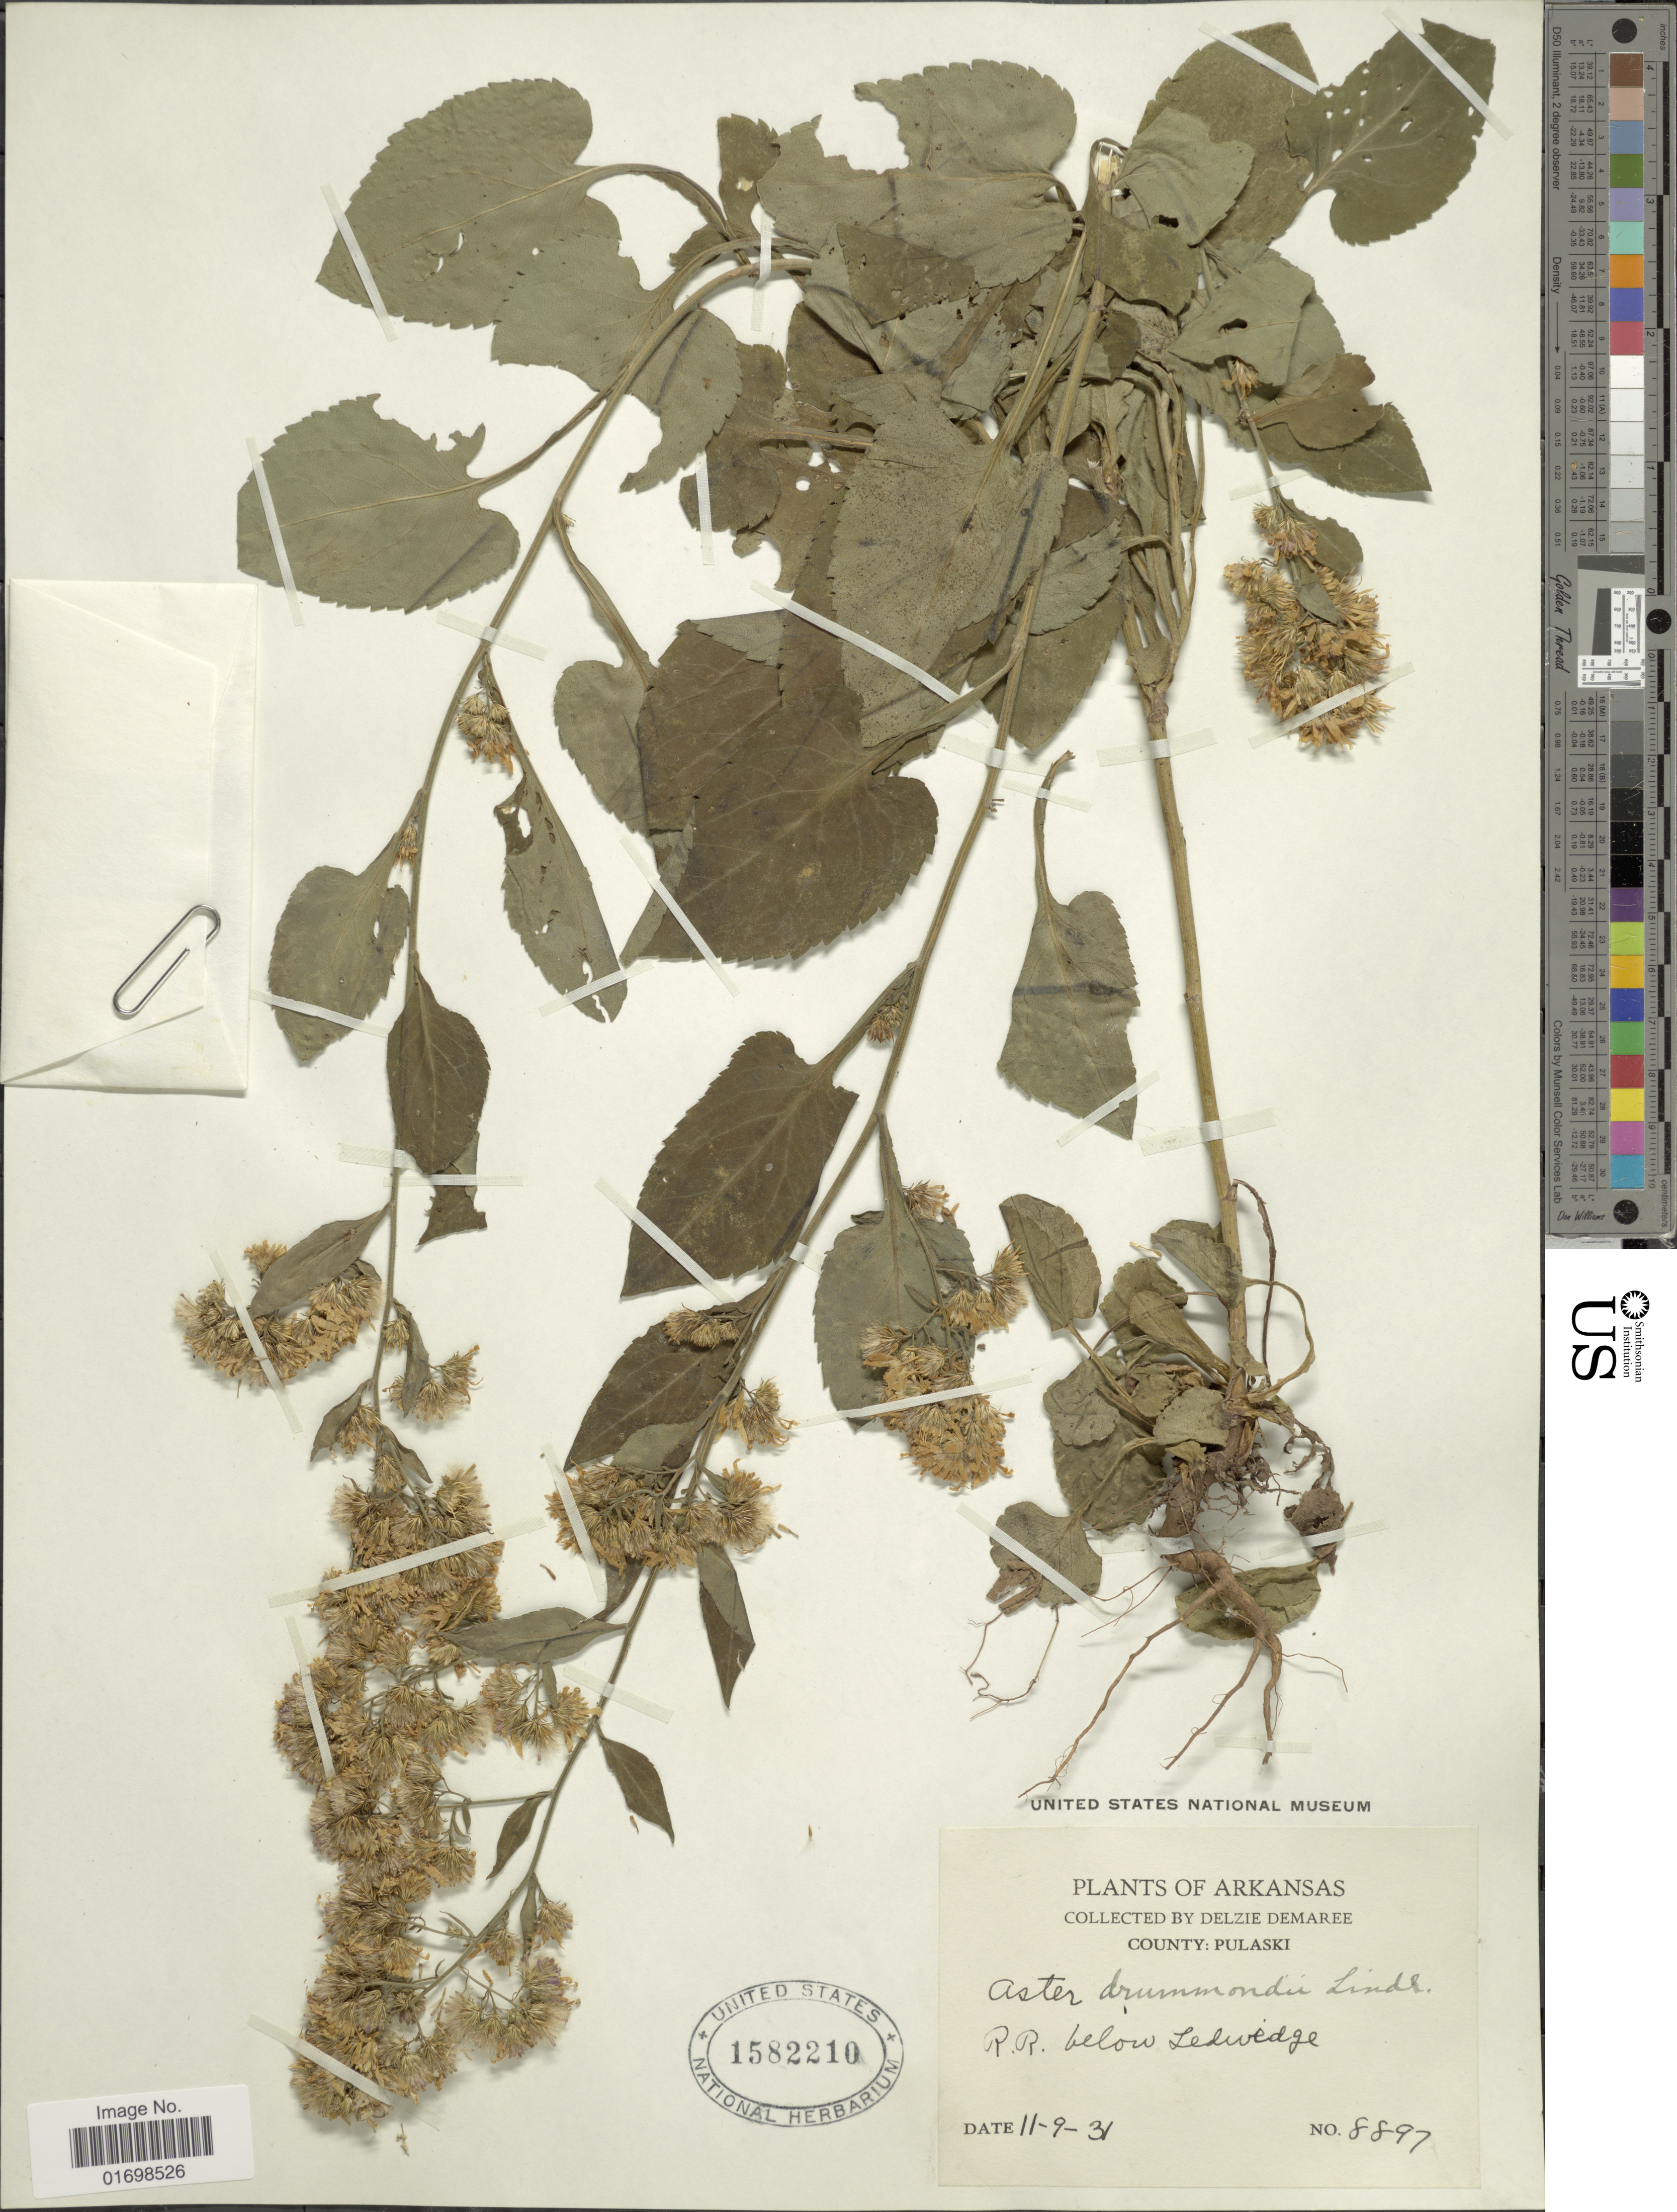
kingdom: Plantae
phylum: Tracheophyta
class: Magnoliopsida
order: Asterales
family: Asteraceae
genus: Symphyotrichum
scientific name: Symphyotrichum drummondii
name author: (Lindl.) G.L. Nesom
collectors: D. Demaree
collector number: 8897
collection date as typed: Transcribed d/m/y: 9/11/31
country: United States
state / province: Arkansas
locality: County: Pulaski. R.R. below Ledwidge.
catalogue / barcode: US 1582210